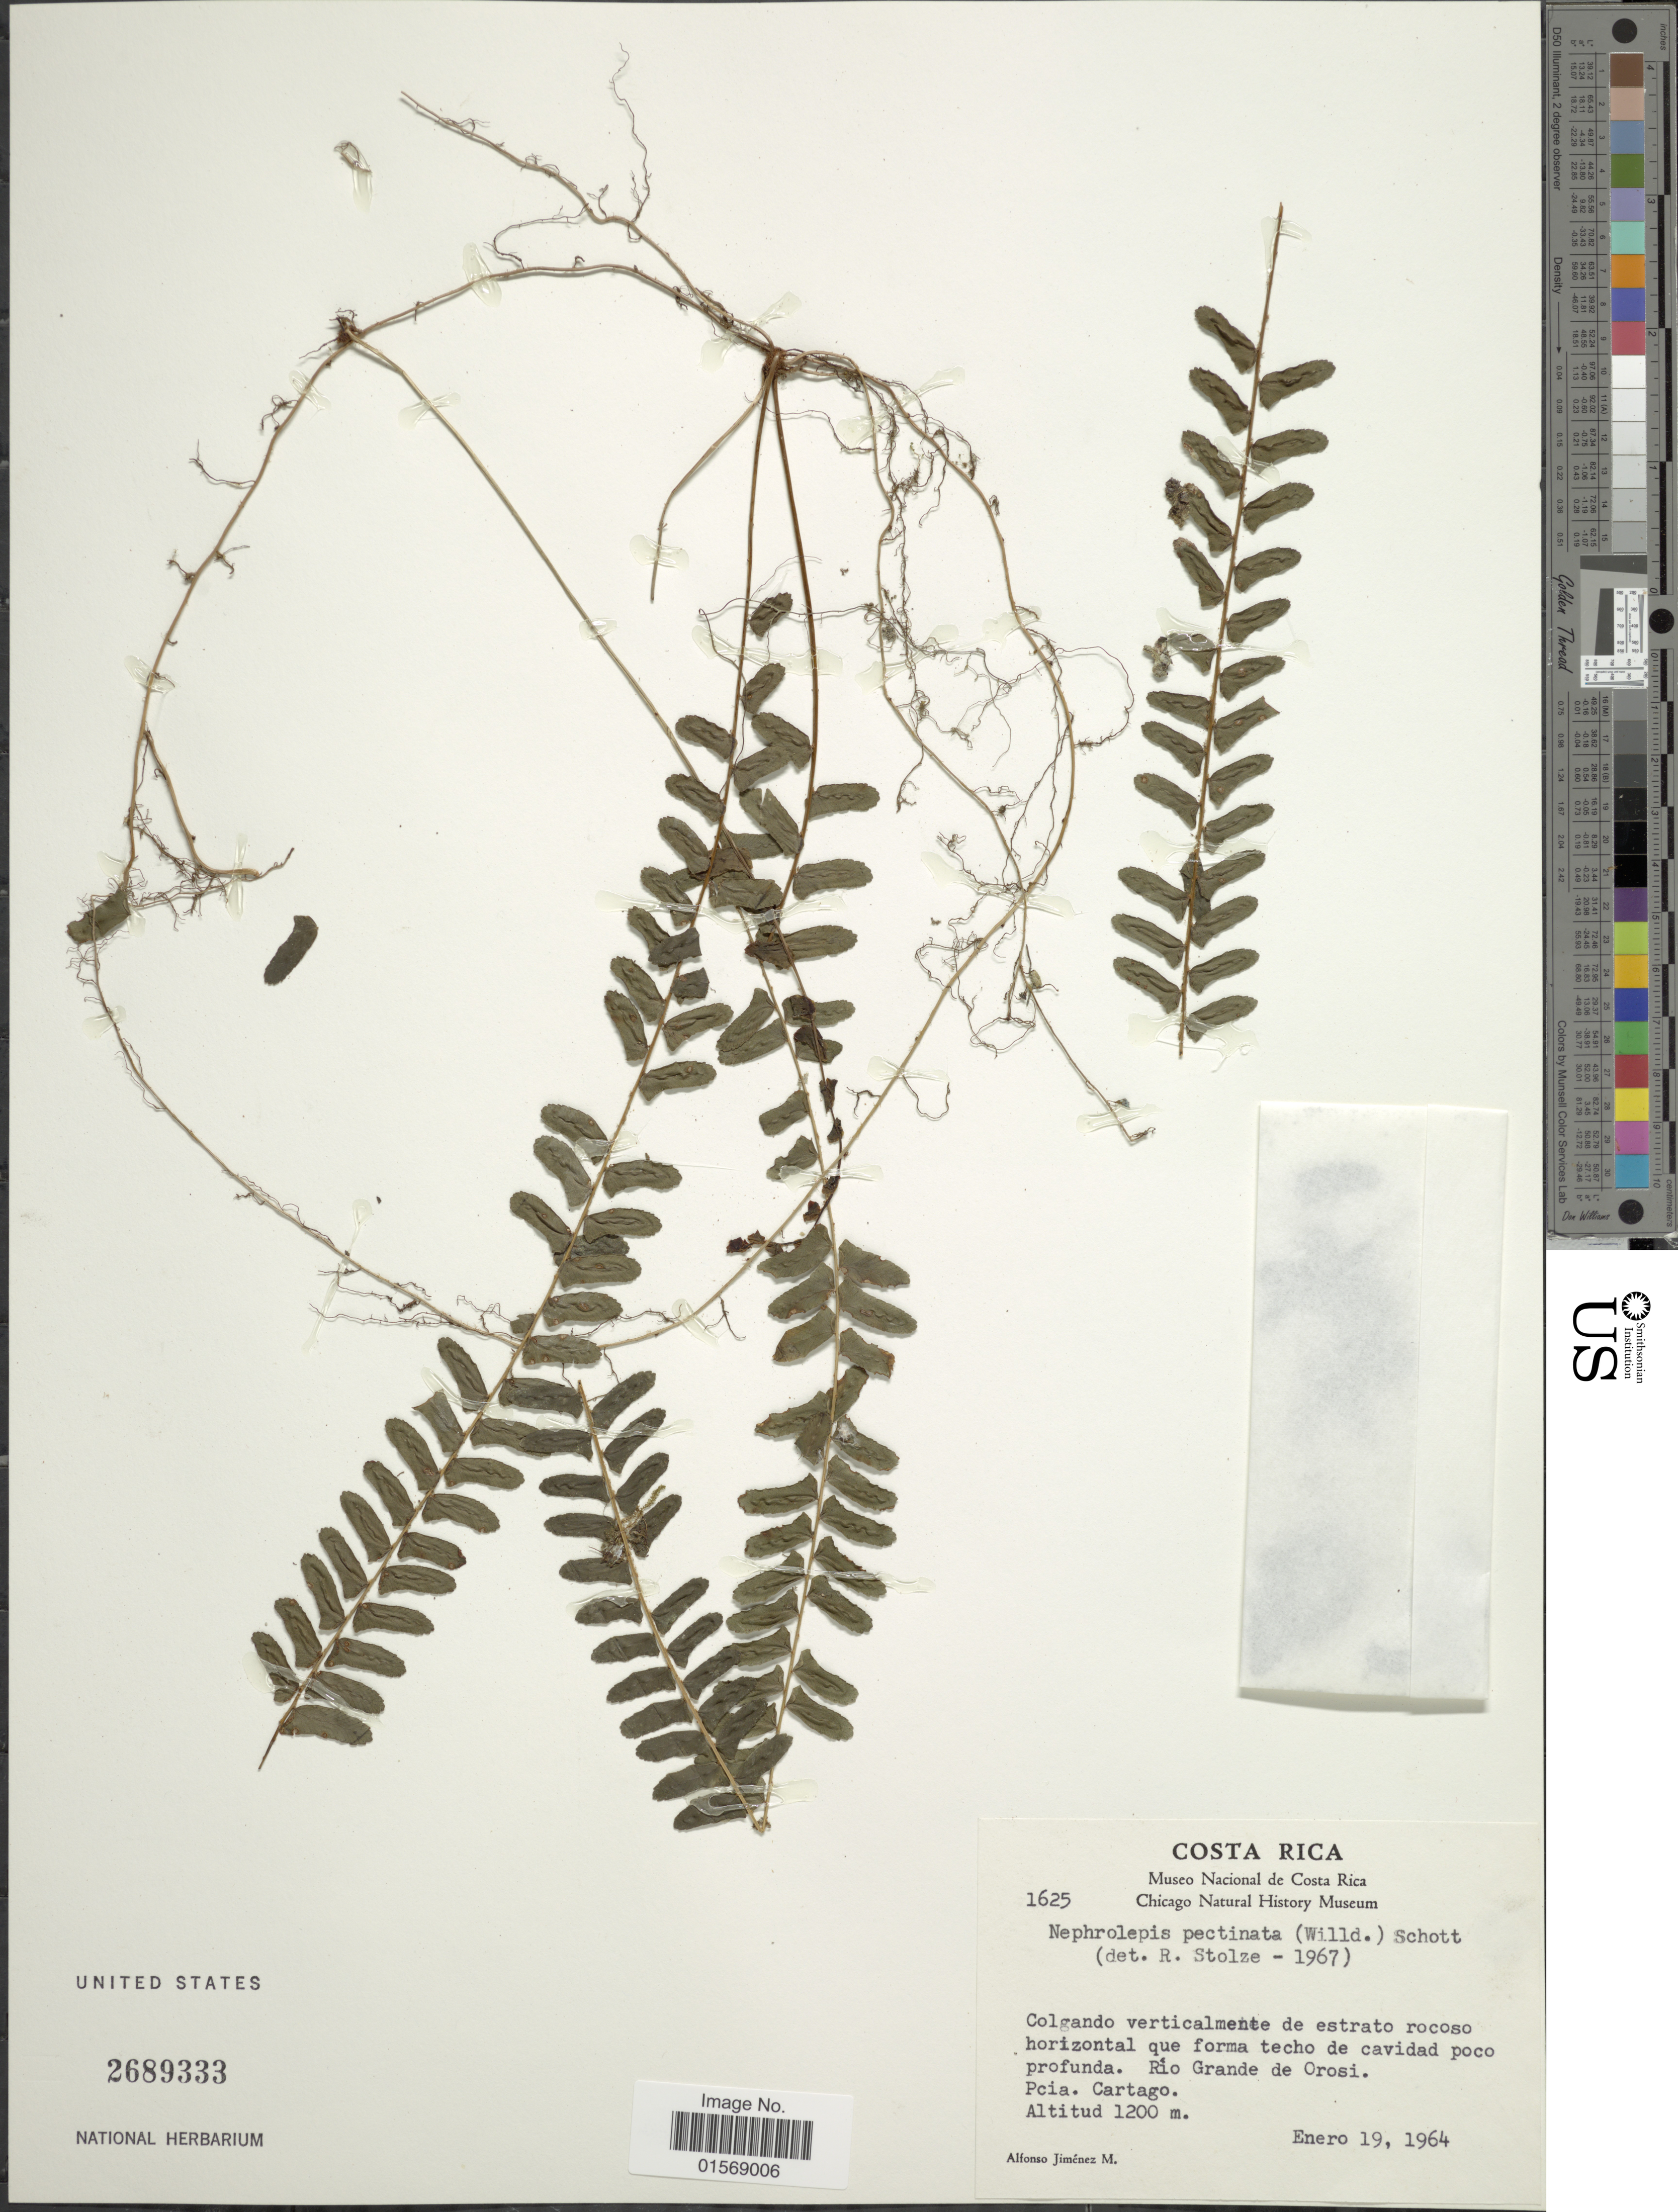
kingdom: Plantae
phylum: Tracheophyta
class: Polypodiopsida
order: Polypodiales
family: Nephrolepidaceae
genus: Nephrolepis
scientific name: Nephrolepis pectinata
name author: (Willd.) Schott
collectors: A. Jimenez M.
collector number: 1625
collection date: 1964-01-19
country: Costa Rica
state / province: Cartago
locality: Costa Rica. Rio Grande de Orosi, Pcia. Cartago.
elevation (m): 1200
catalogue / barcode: US 2689333